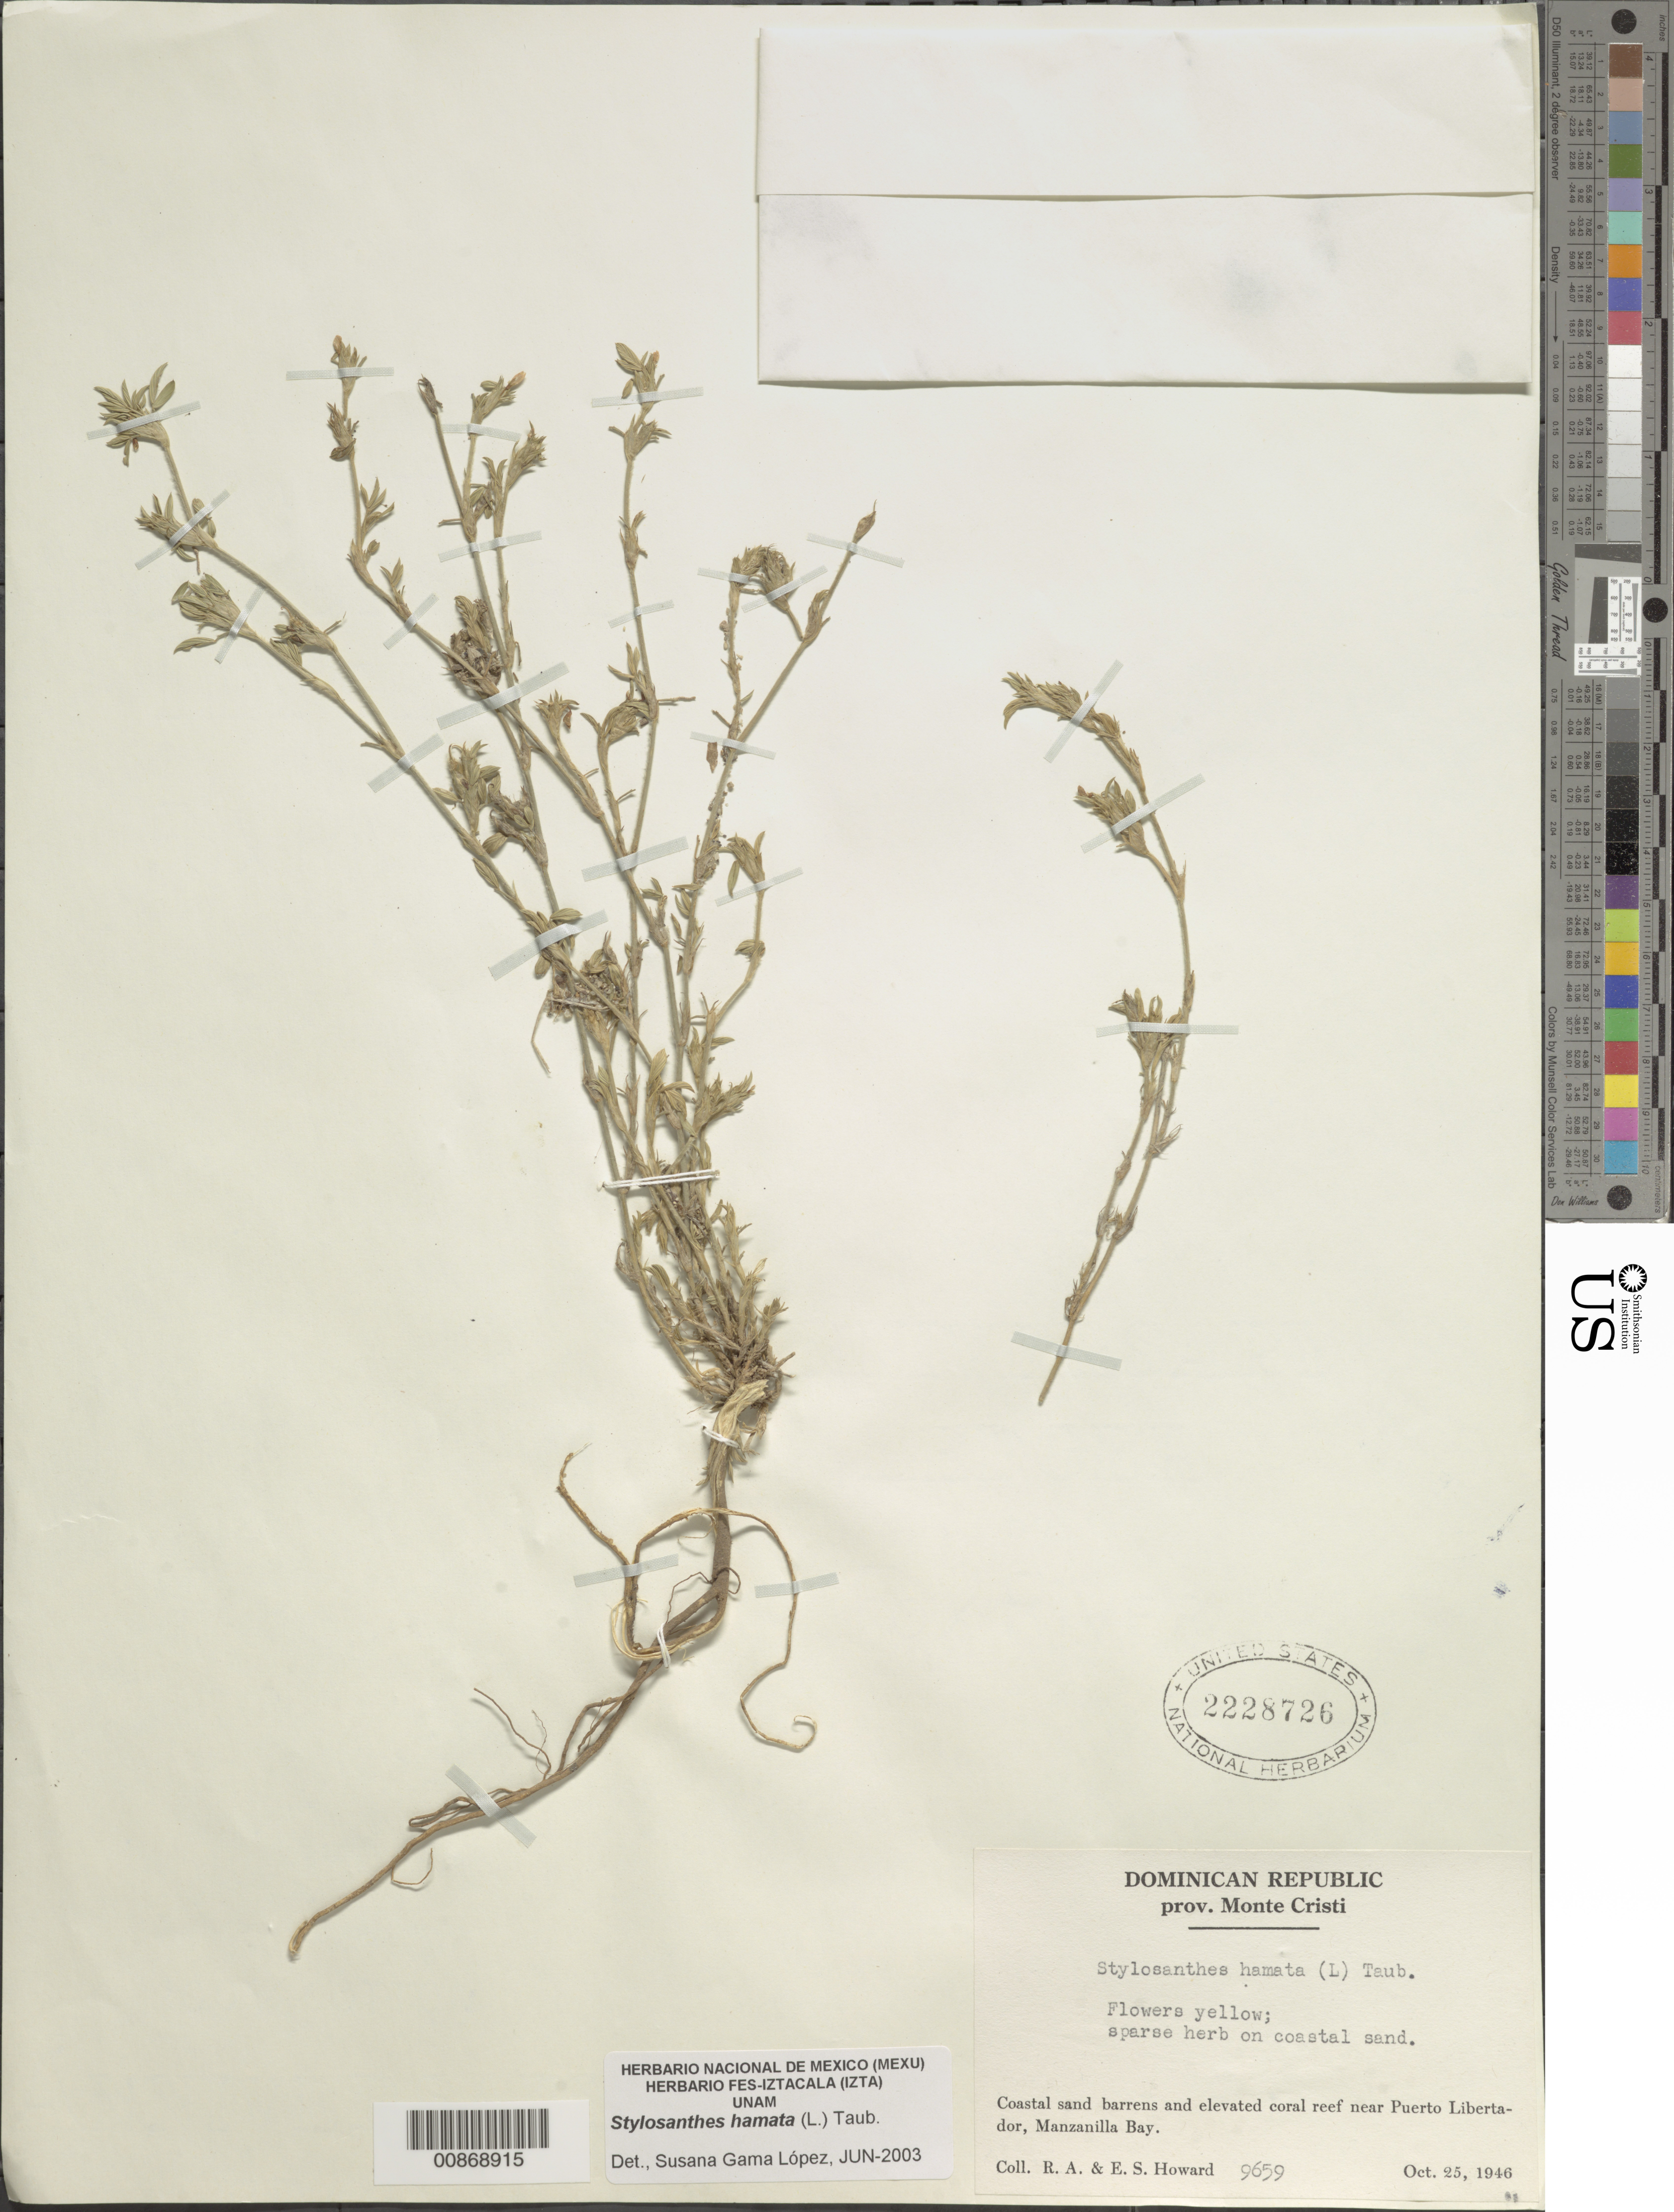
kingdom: Plantae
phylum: Tracheophyta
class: Magnoliopsida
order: Fabales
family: Fabaceae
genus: Stylosanthes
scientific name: Stylosanthes hamata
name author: (L.) Taub.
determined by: Gama López, S.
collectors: R. A. Howard & E. S. Howard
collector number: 9659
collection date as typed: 25 Oct 1946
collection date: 1946-10-25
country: Dominican Republic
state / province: Monte Cristi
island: Hispaniola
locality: Near Puerto Libertador, Manzanilla Bay.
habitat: Sparse herb on coastal sand. Coastal sand barrens and elevated coral reef.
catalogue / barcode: US 2228726